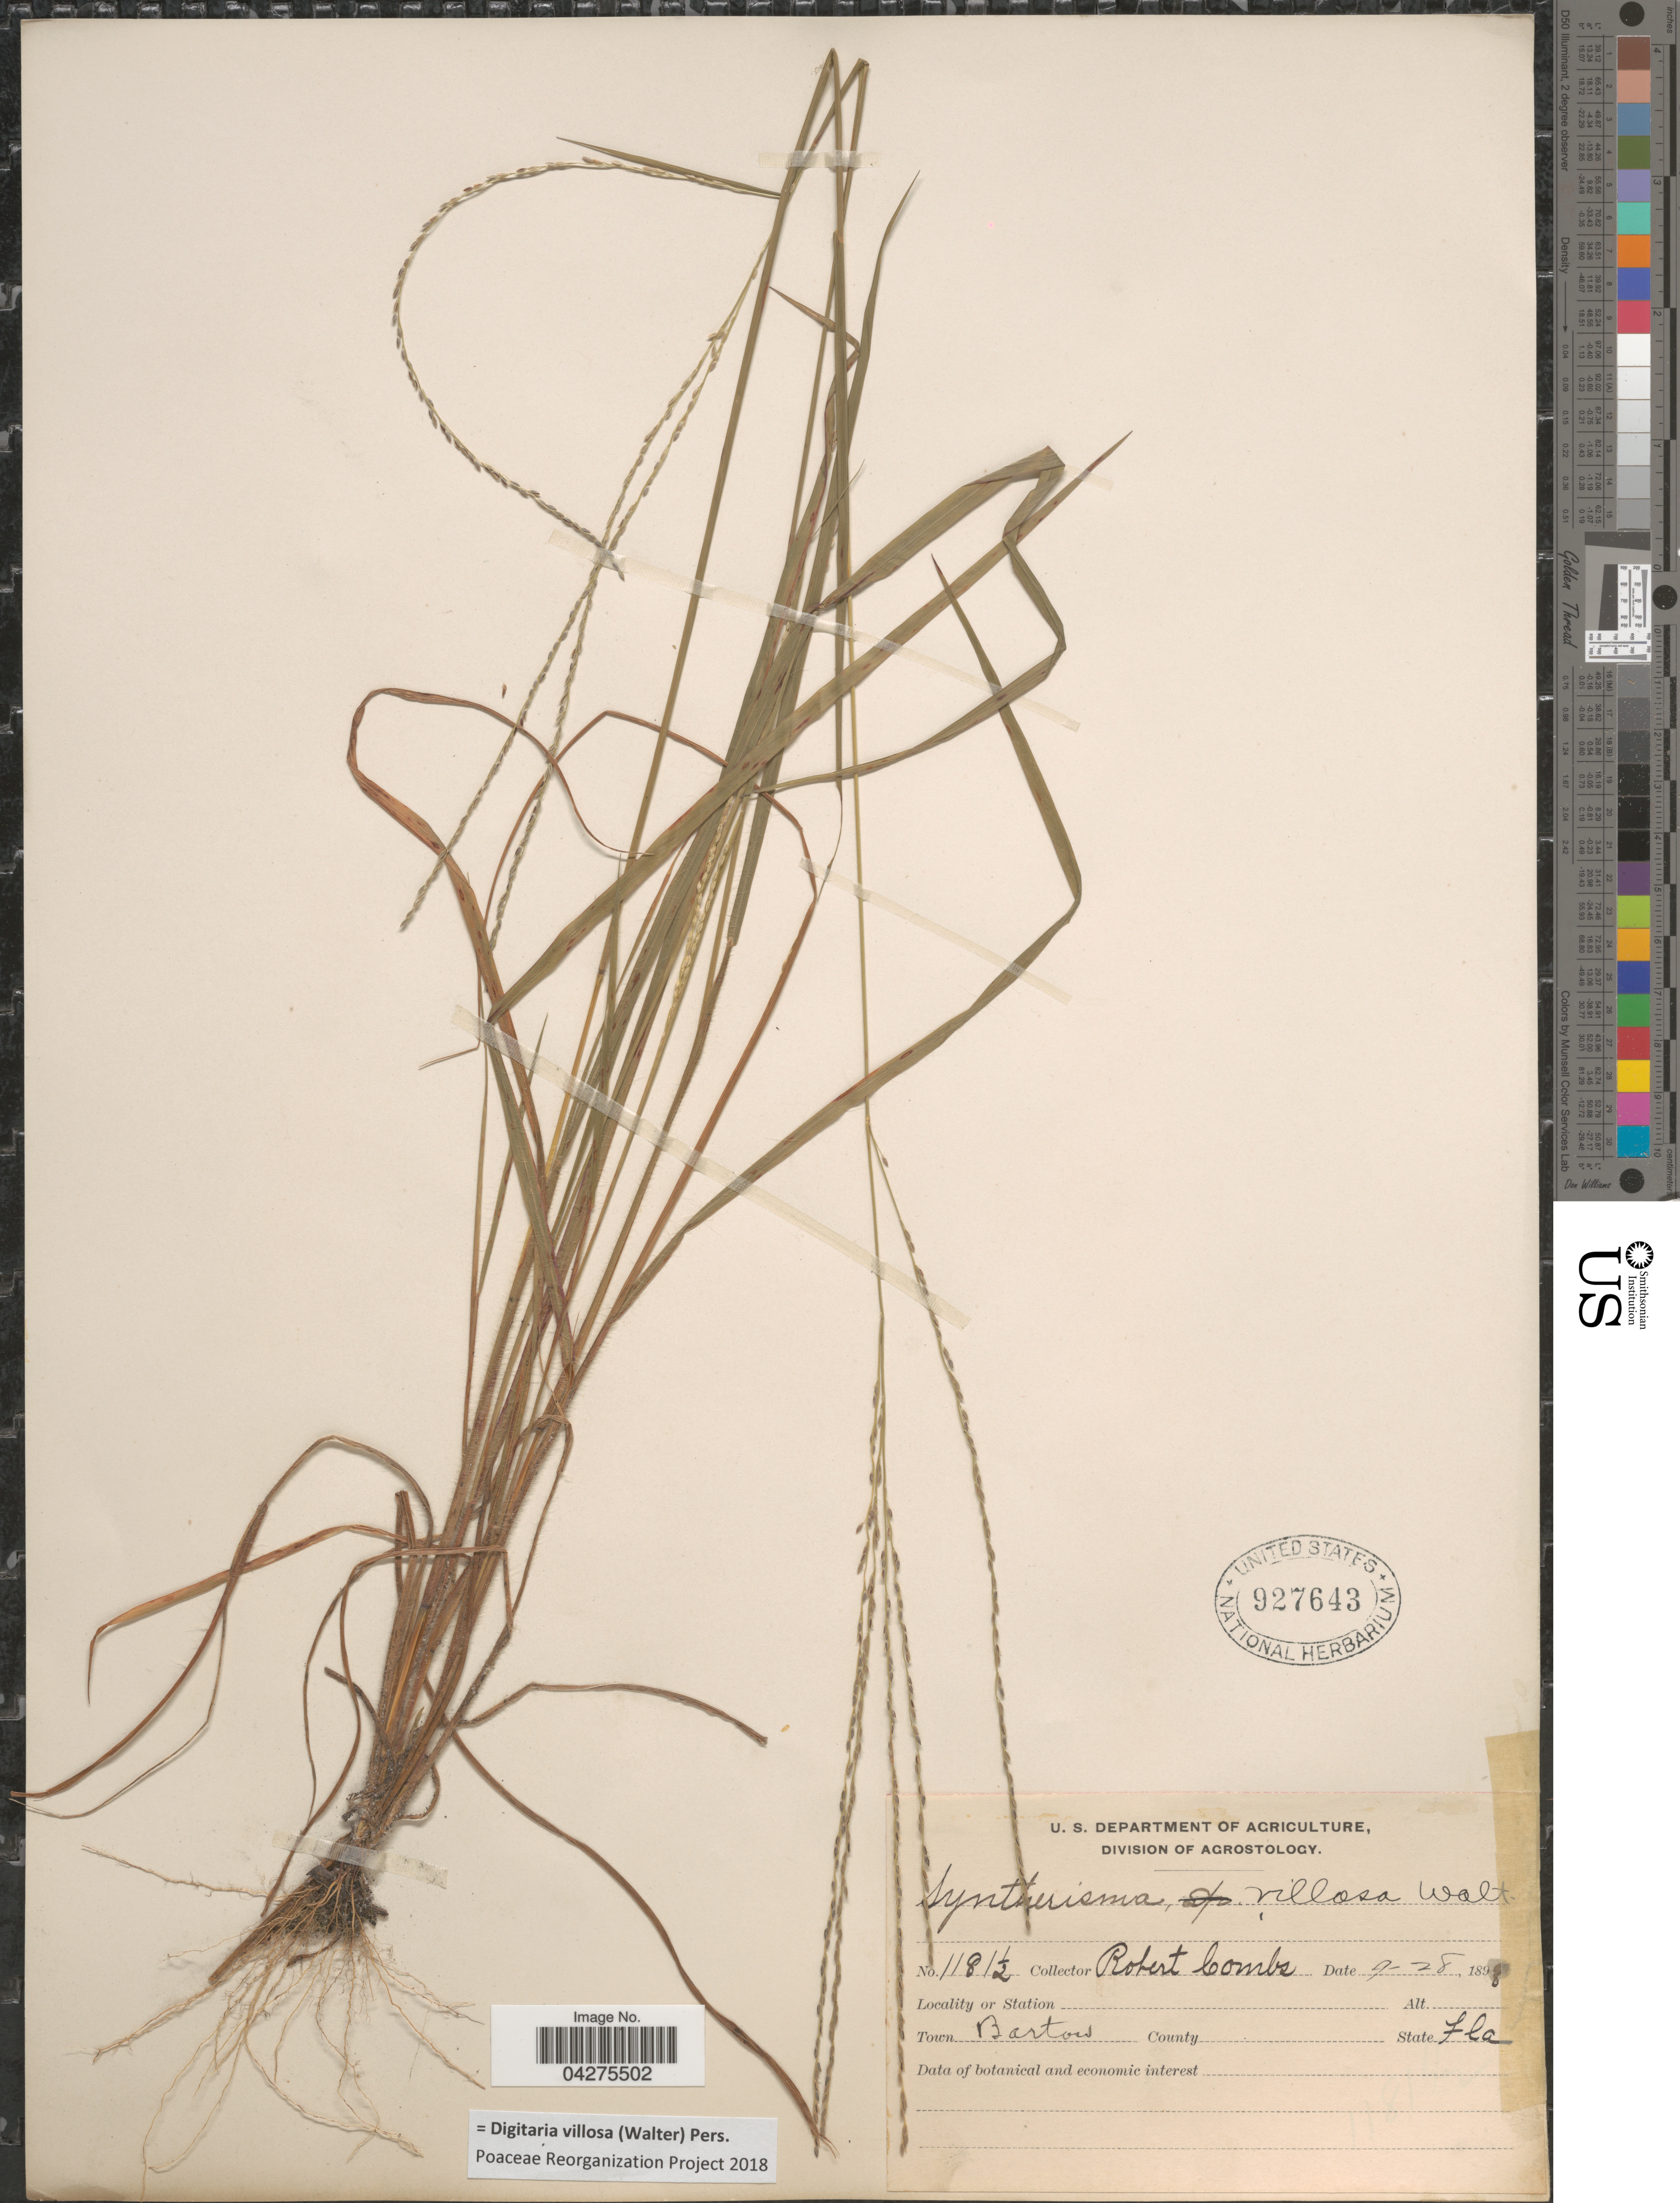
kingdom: Plantae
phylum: Tracheophyta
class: Liliopsida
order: Poales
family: Poaceae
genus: Digitaria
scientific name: Digitaria villosa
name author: (Walter) Pers.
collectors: R. Combs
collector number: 1181½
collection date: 1898-09-28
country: United States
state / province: Florida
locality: Town Bartow.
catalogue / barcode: US 927643